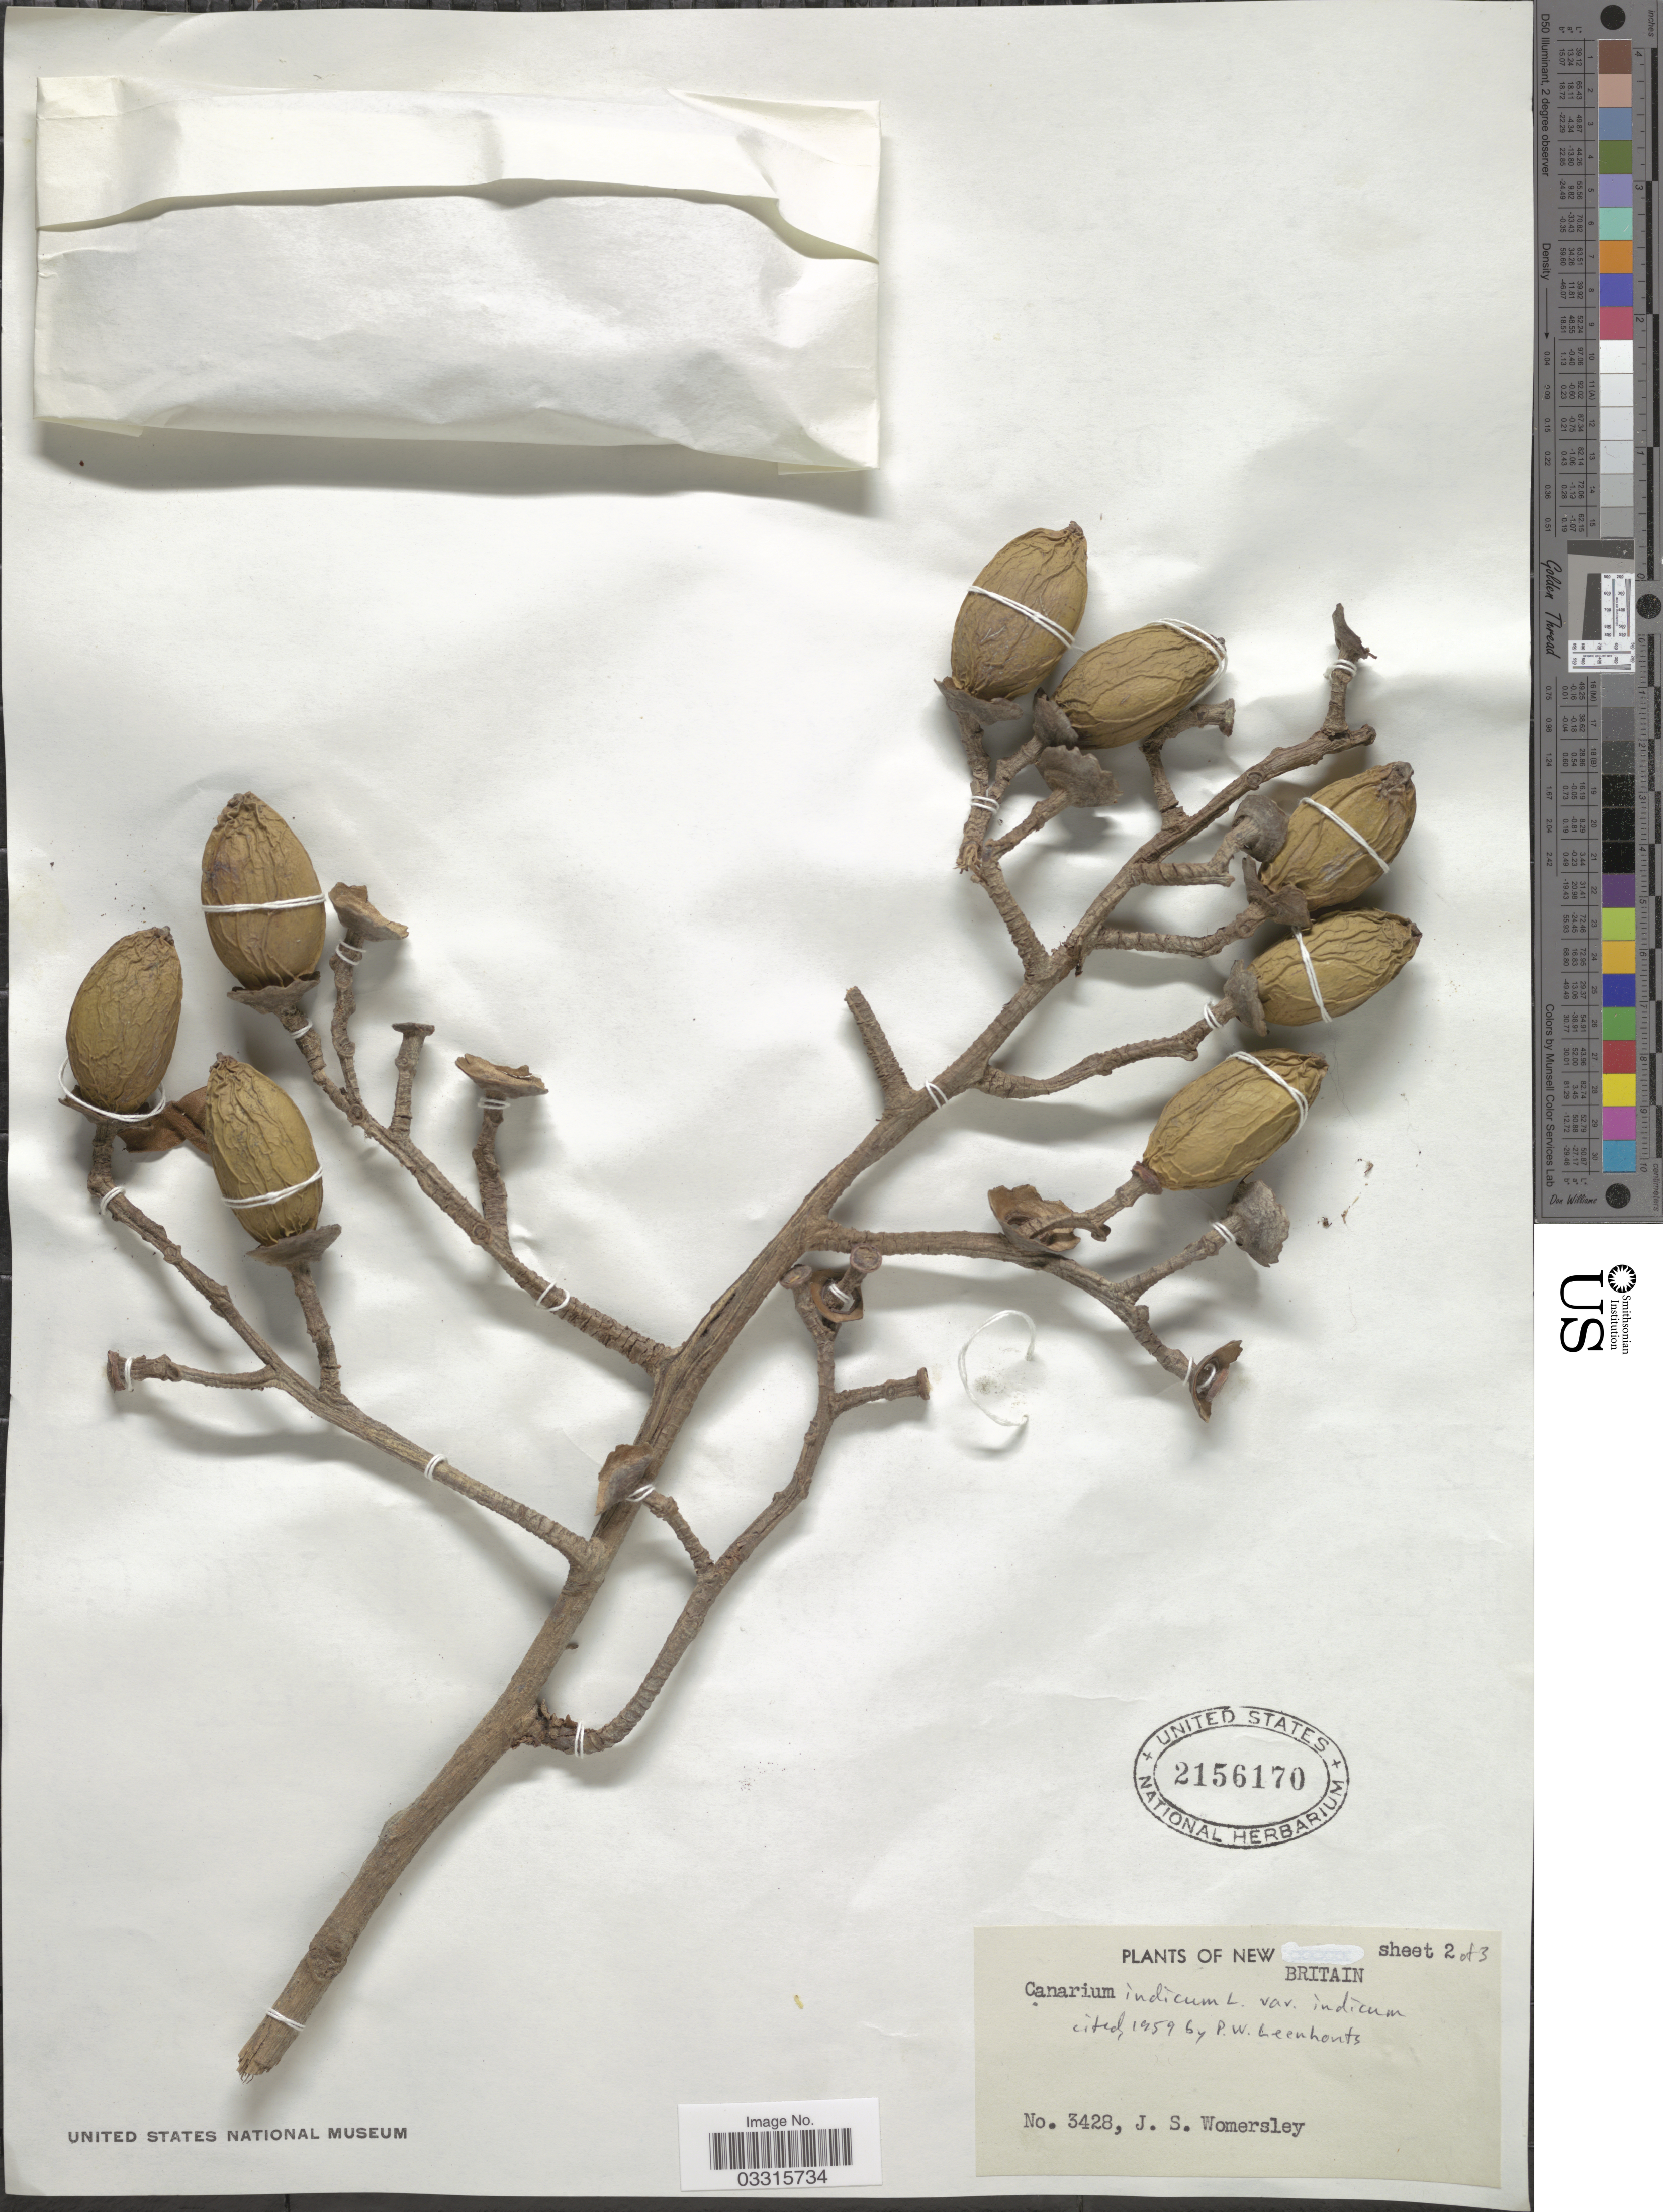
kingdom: Plantae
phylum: Tracheophyta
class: Magnoliopsida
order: Sapindales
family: Burseraceae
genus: Canarium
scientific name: Canarium indicum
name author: L.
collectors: J. S. Womersley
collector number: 3428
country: Papua New Guinea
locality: New Britain.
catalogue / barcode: US 2156170